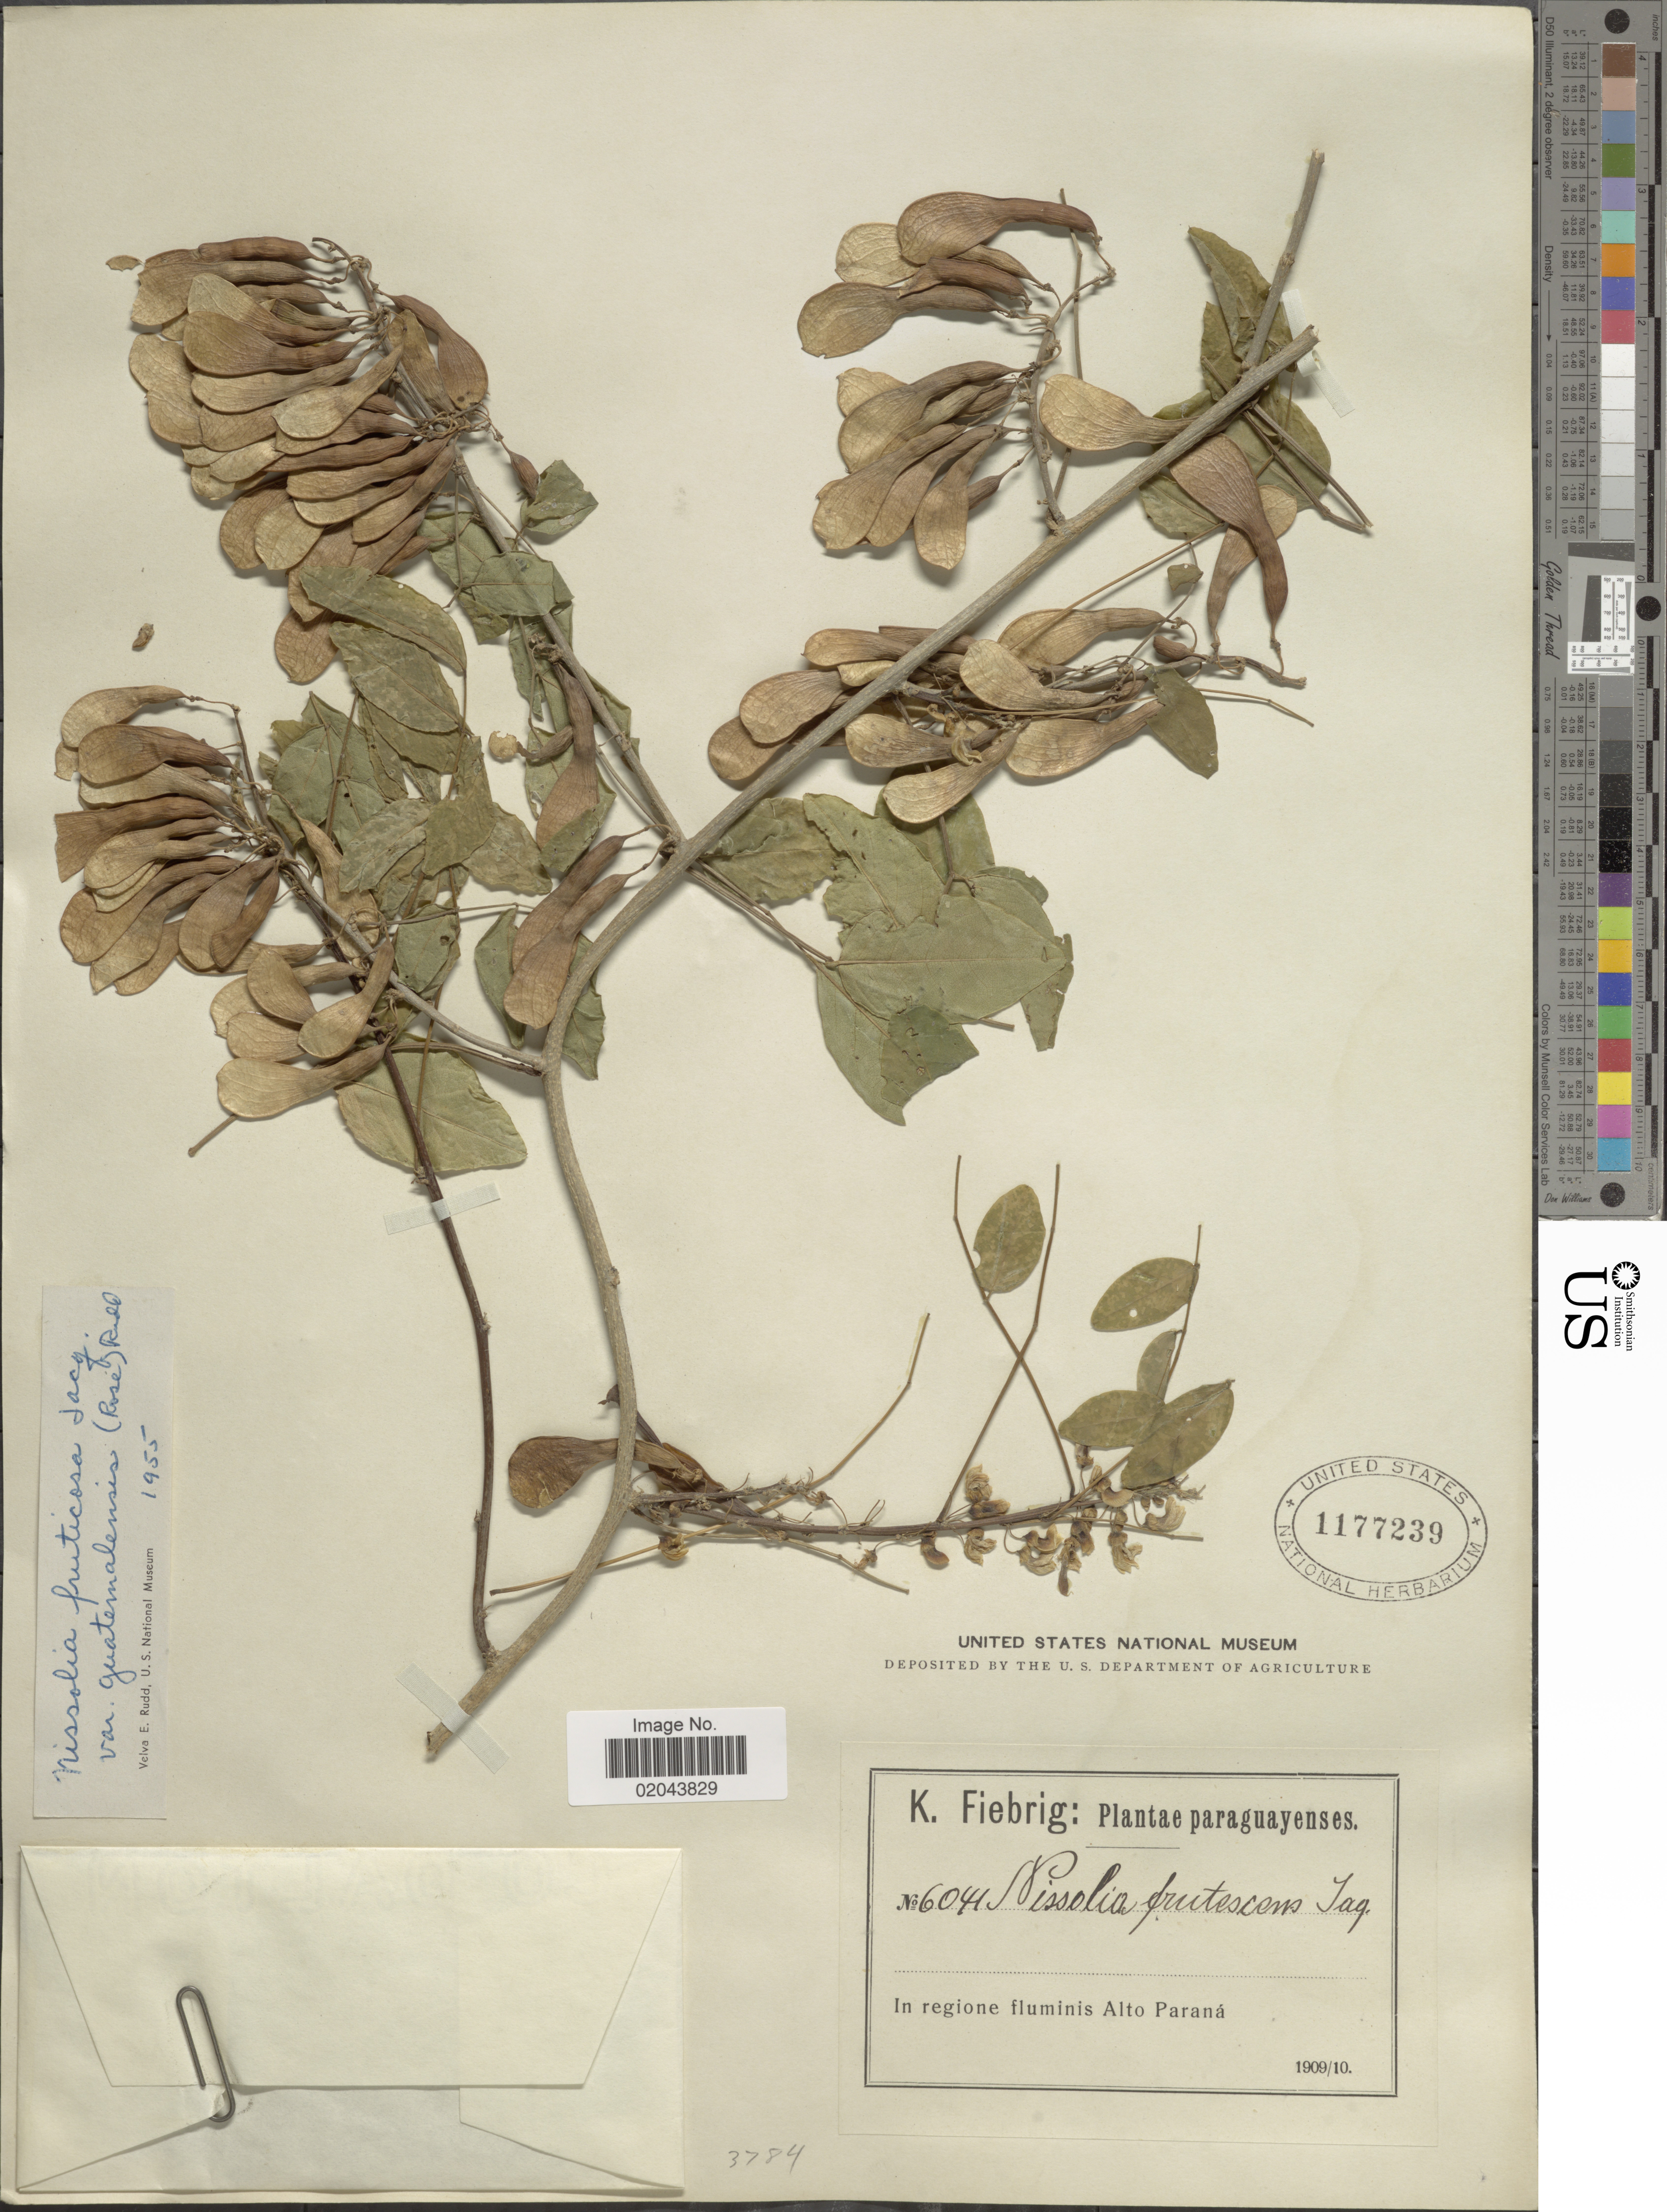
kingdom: Plantae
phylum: Tracheophyta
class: Magnoliopsida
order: Fabales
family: Fabaceae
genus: Nissolia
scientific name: Nissolia fruticosa var. guatemalensis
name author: (Rose) Rudd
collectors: K. Fiebrig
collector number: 6041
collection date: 1909/1910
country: Paraguay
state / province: Alto Parana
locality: In regione fluminis Alto Parana.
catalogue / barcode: US 1177239